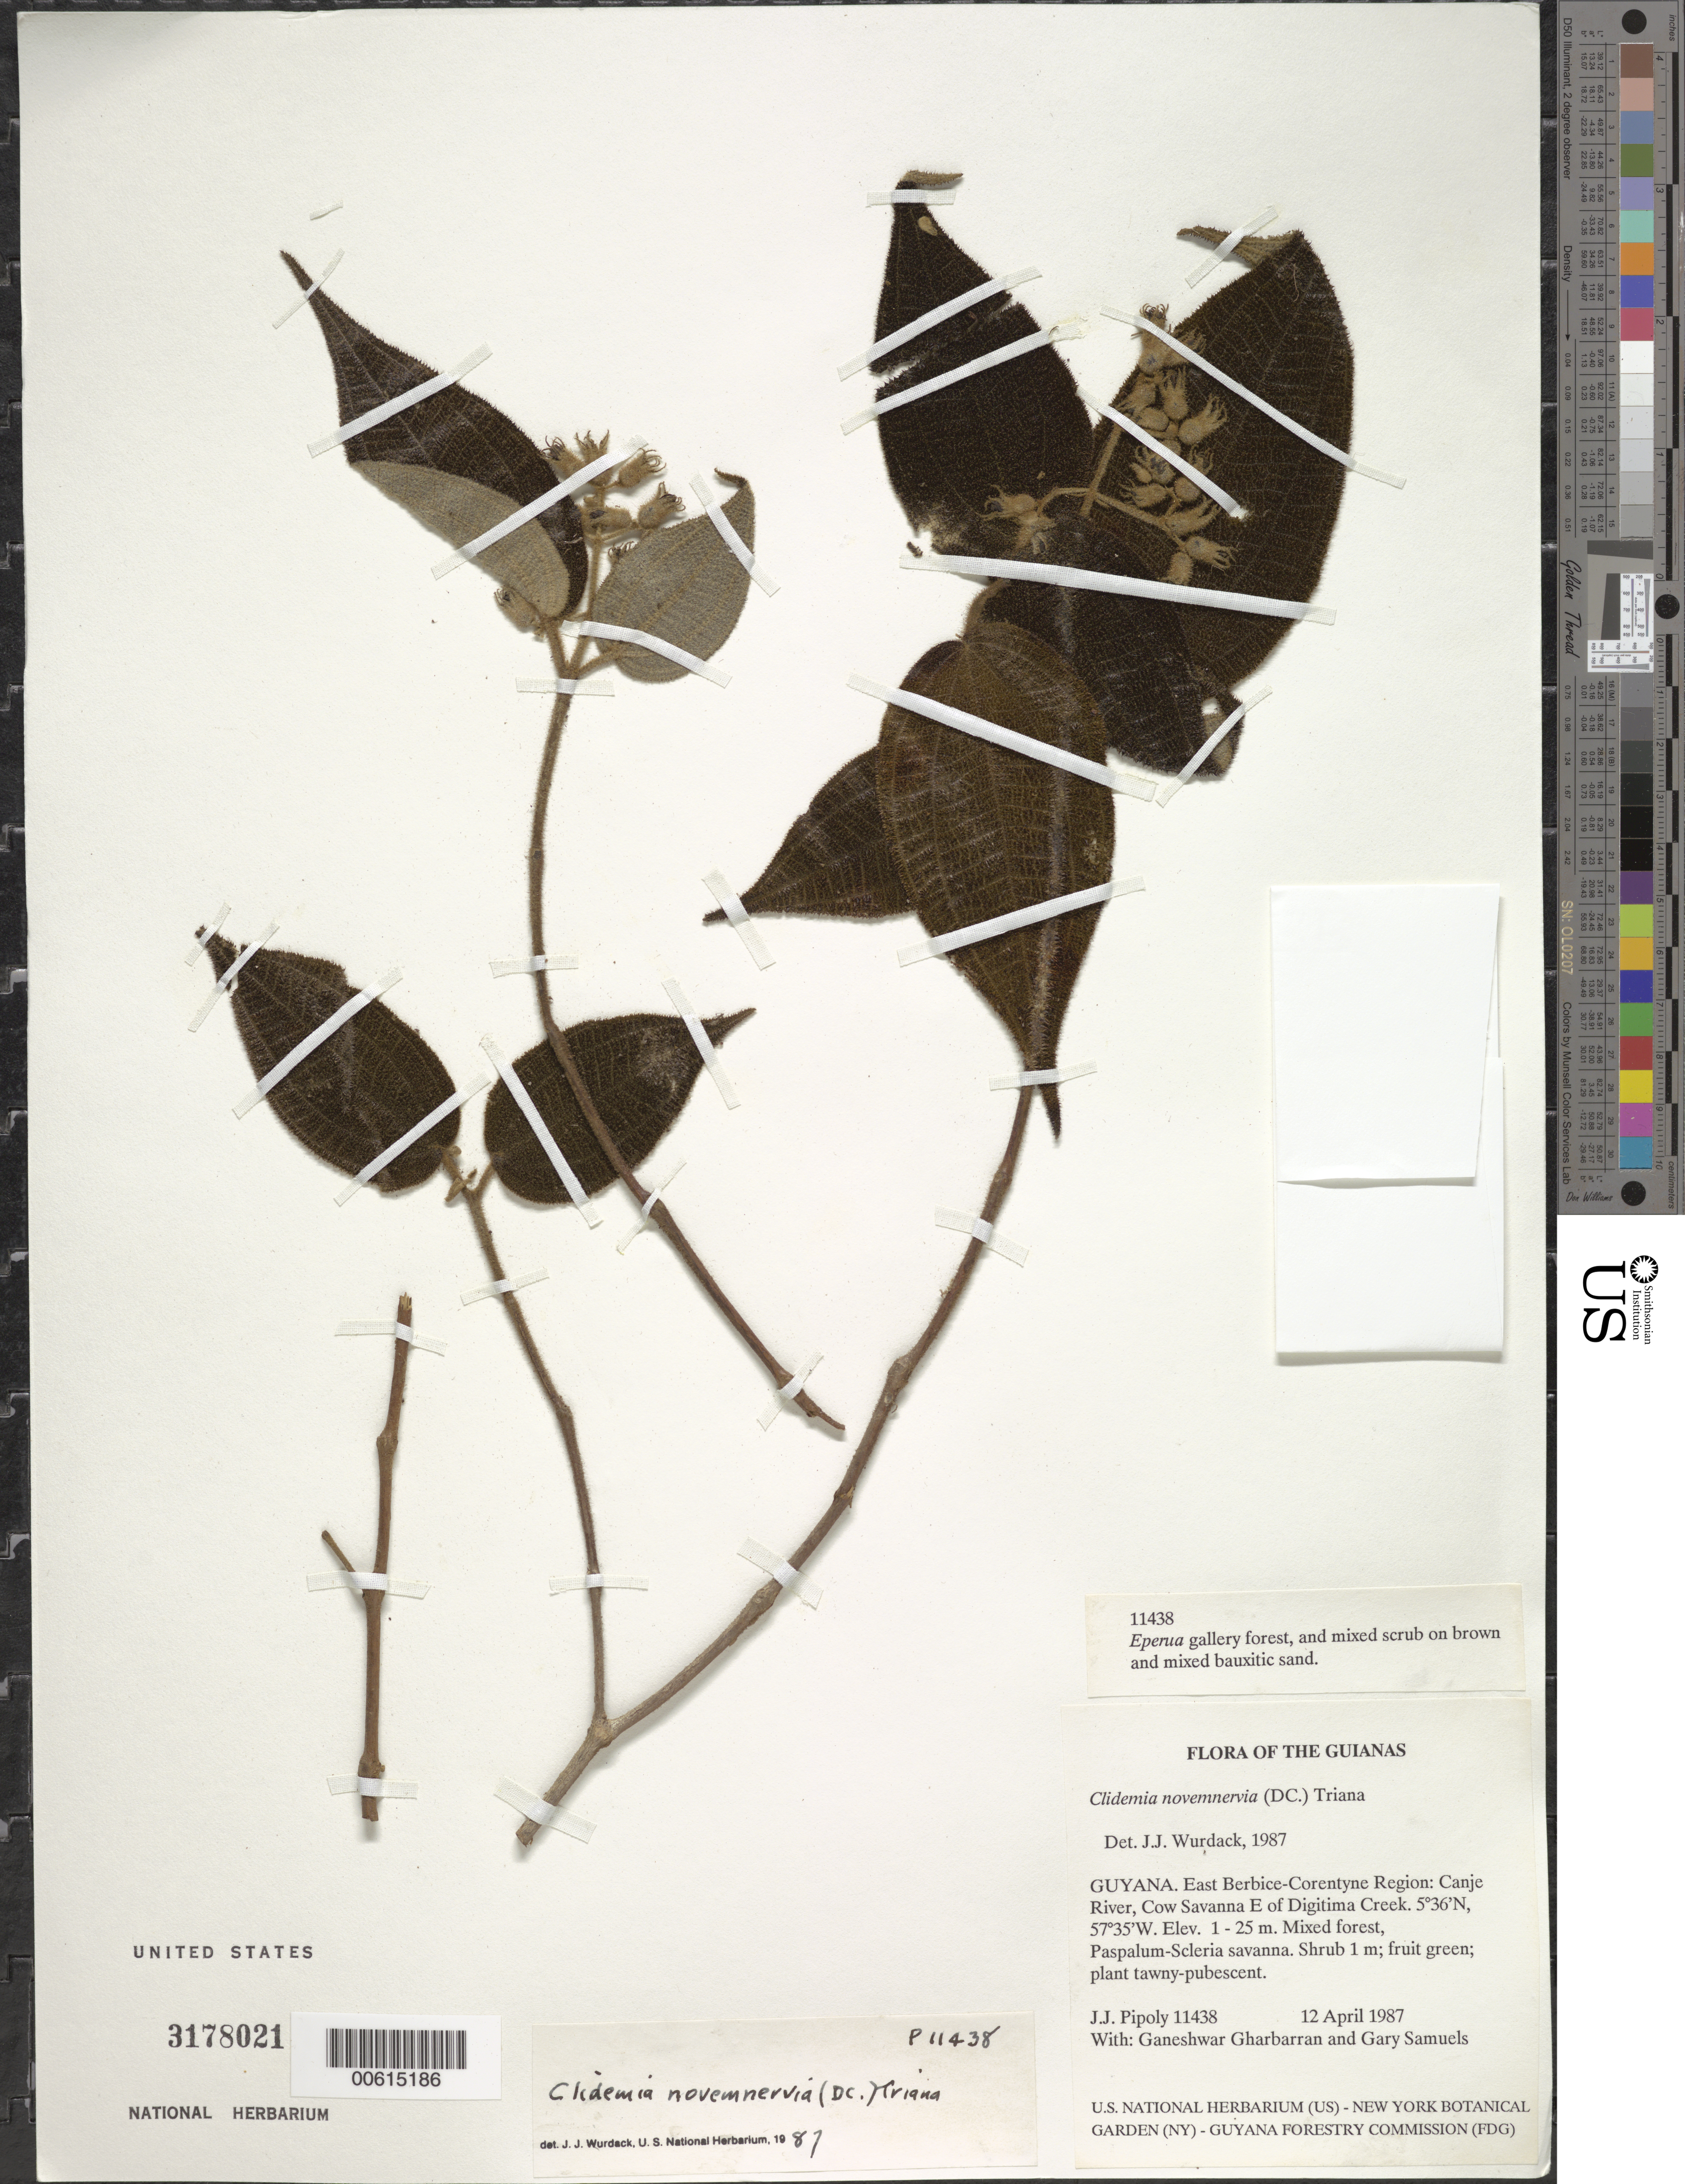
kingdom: Plantae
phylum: Tracheophyta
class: Magnoliopsida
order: Myrtales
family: Melastomataceae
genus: Clidemia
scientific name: Clidemia novemnervia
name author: (DC.) Triana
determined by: Wurdack, John J., (US), US (UNITED STATES)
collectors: J. J. Pipoly, G. Gharbarran & G. Samuels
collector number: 11438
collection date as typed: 12 April 1987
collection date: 1987-04-12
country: Guyana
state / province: E. Berbice-Corentyne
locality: Canje River, Cow Savanna E of Digitima Creek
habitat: Mixed forest, Paspalum-Scleria savanna, Eperua gallery forest and mixed scrub on brown and mixed bauxitic sand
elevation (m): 1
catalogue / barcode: US 3178021